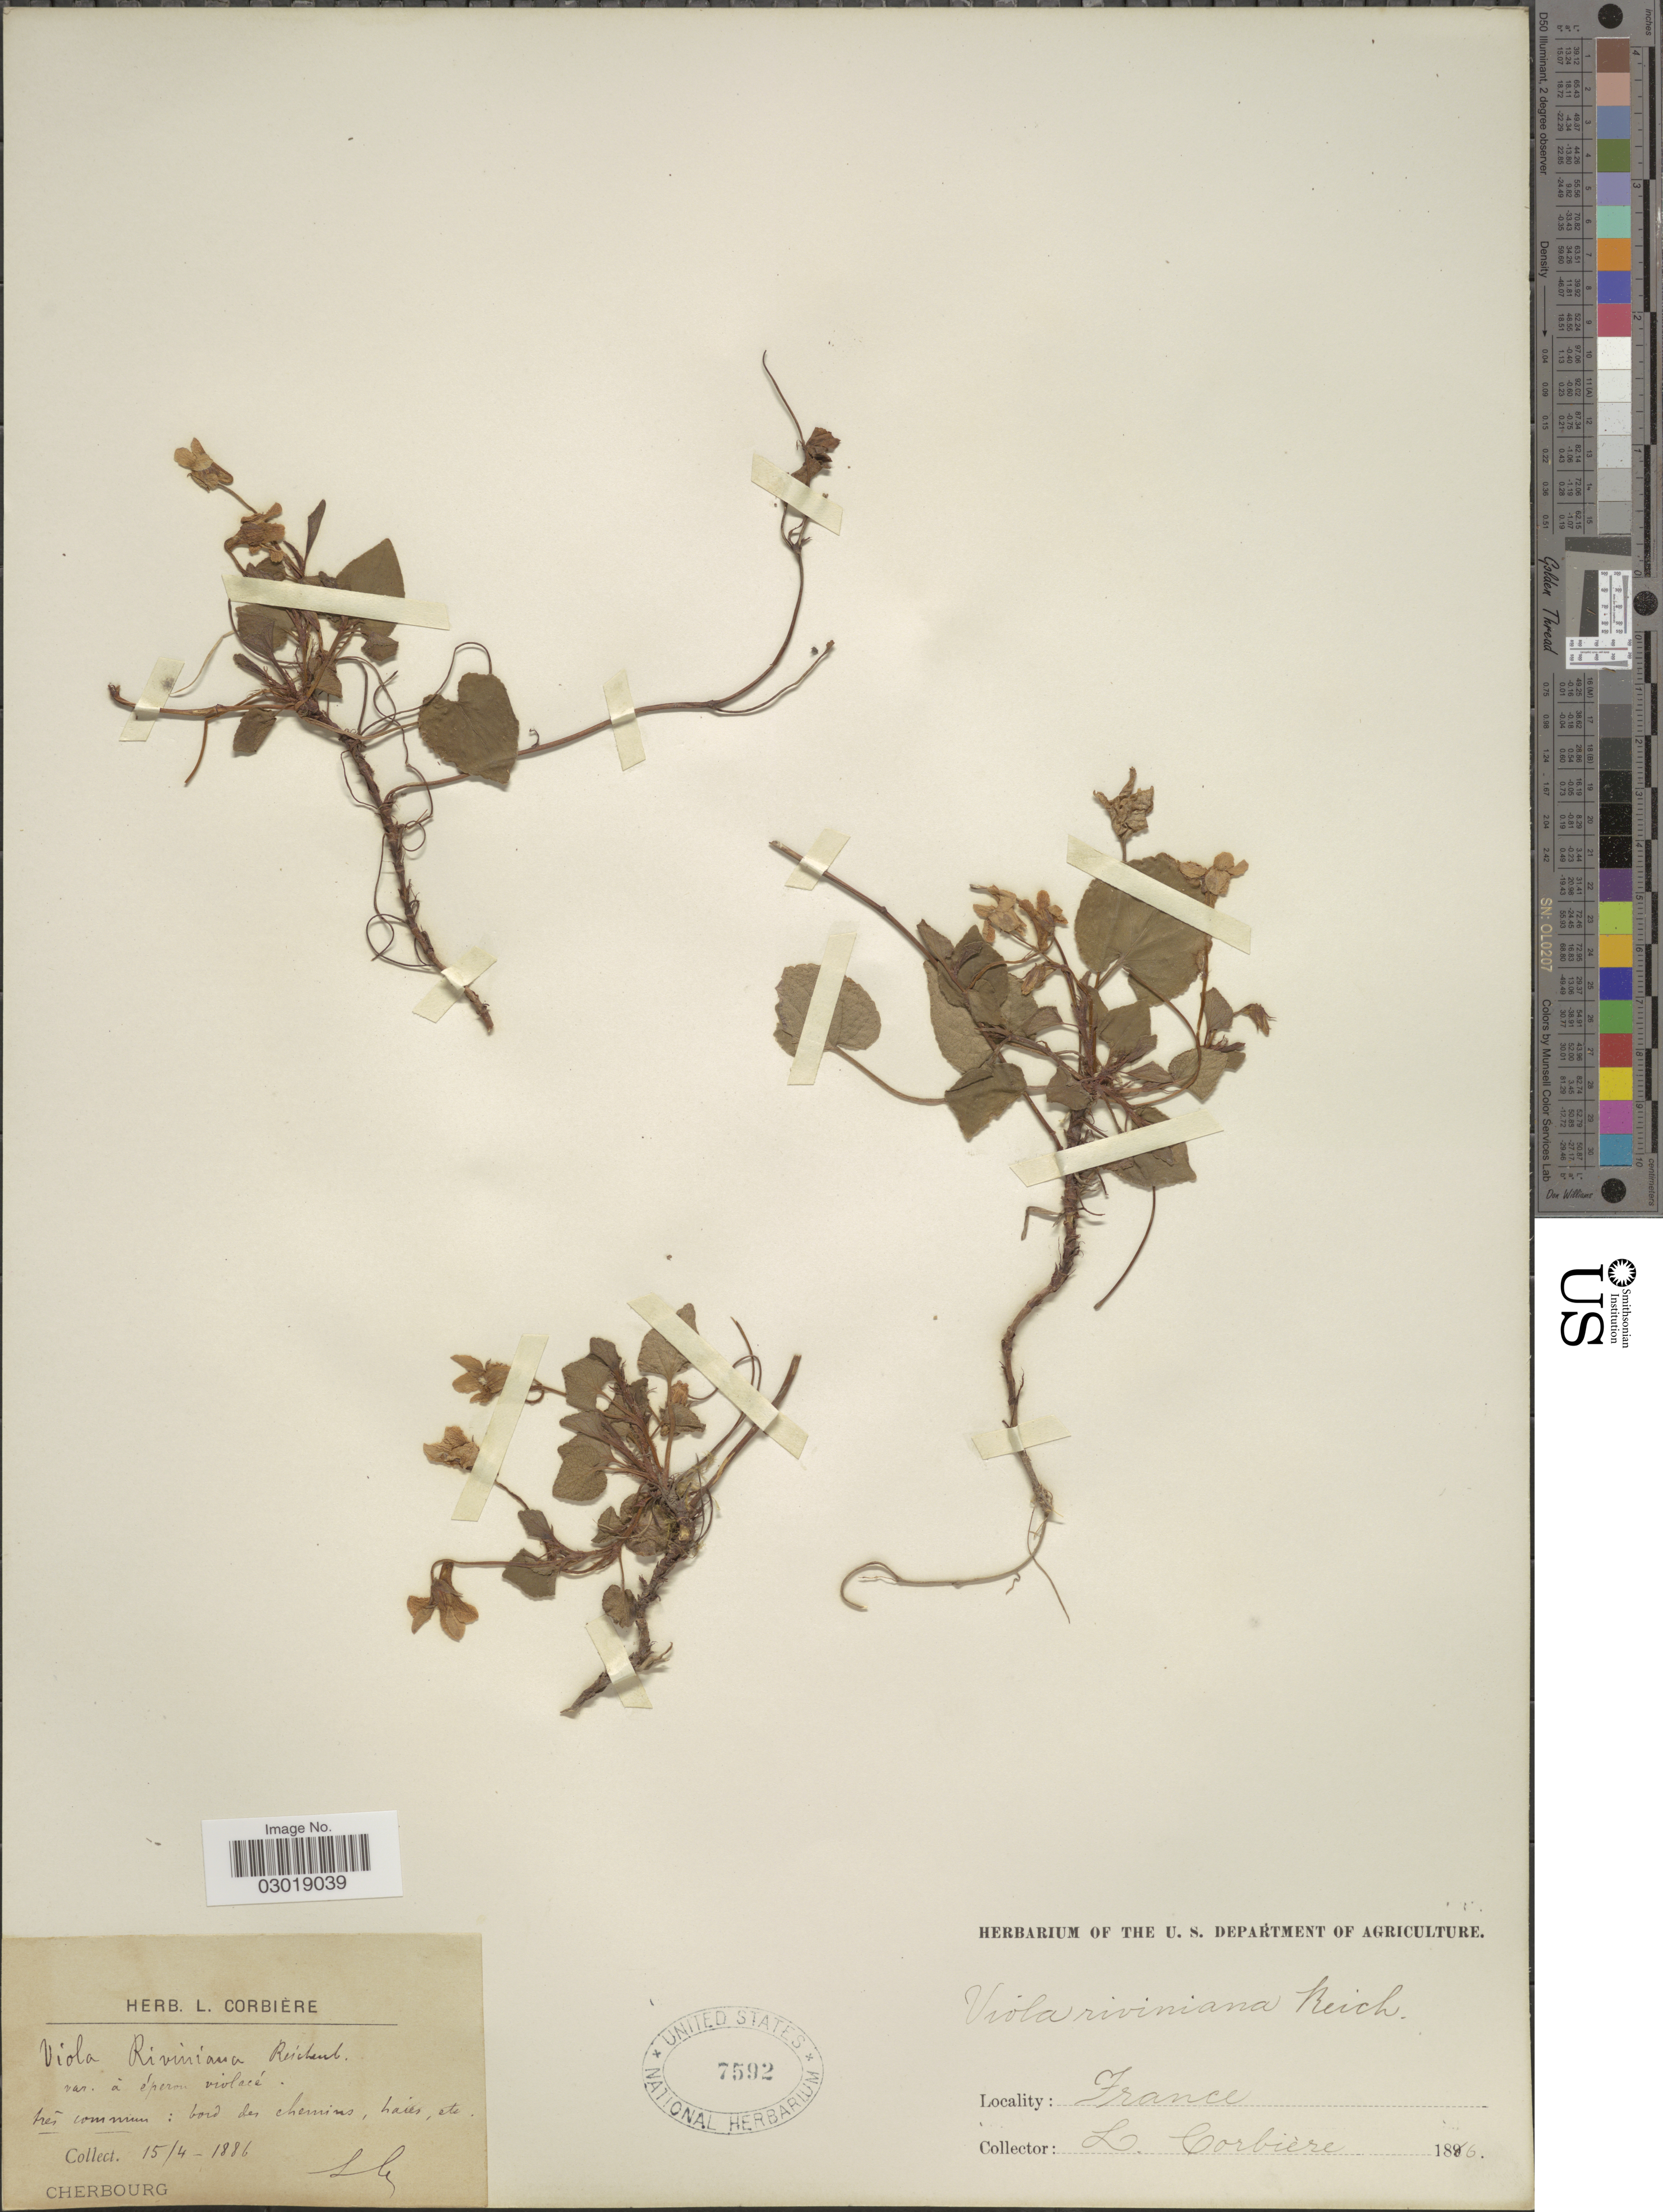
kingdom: Plantae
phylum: Tracheophyta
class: Magnoliopsida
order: Malpighiales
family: Violaceae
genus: Viola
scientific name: Viola riviniana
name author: Rchb.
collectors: L. Corbière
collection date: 1886-04-15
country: France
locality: Cherbourg.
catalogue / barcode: US 7592